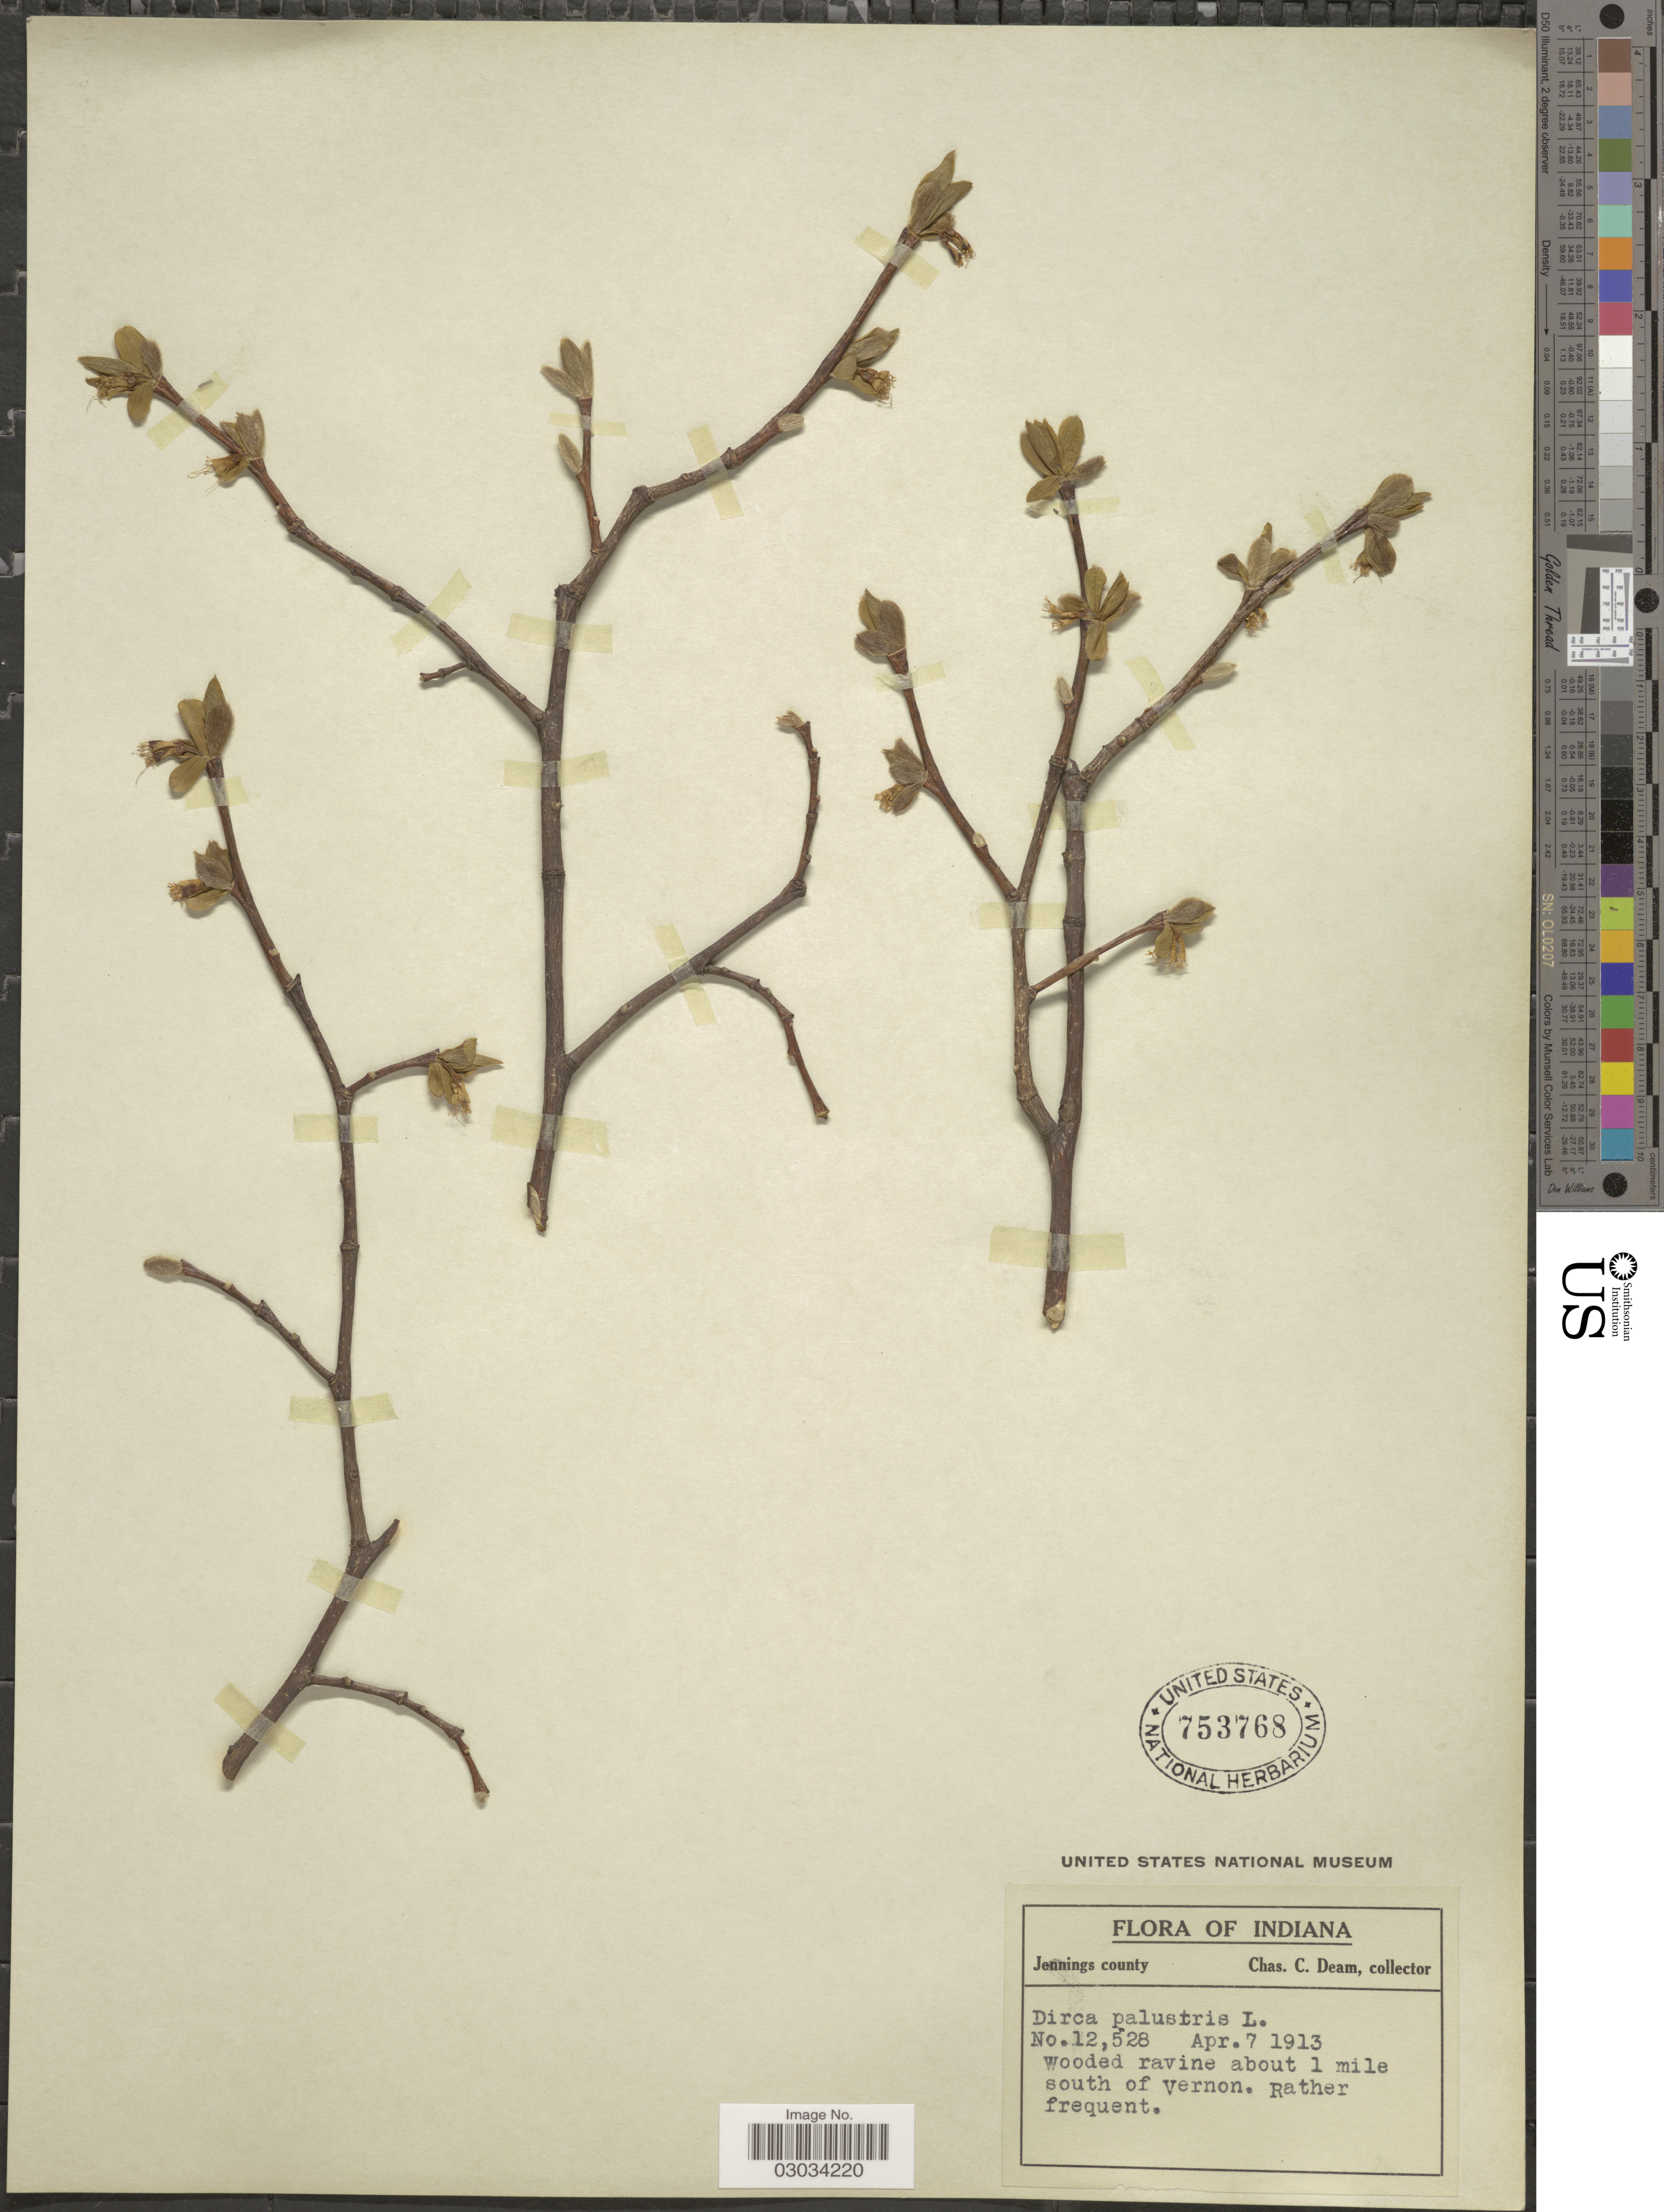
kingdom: Plantae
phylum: Tracheophyta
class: Magnoliopsida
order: Malvales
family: Thymelaeaceae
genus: Dirca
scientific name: Dirca palustris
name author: L.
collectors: C. C. Deam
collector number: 12528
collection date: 1913-04-07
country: United States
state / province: Indiana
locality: Jennings County, wooded ravine about 1 mile south of Vernon.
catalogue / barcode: US 753768